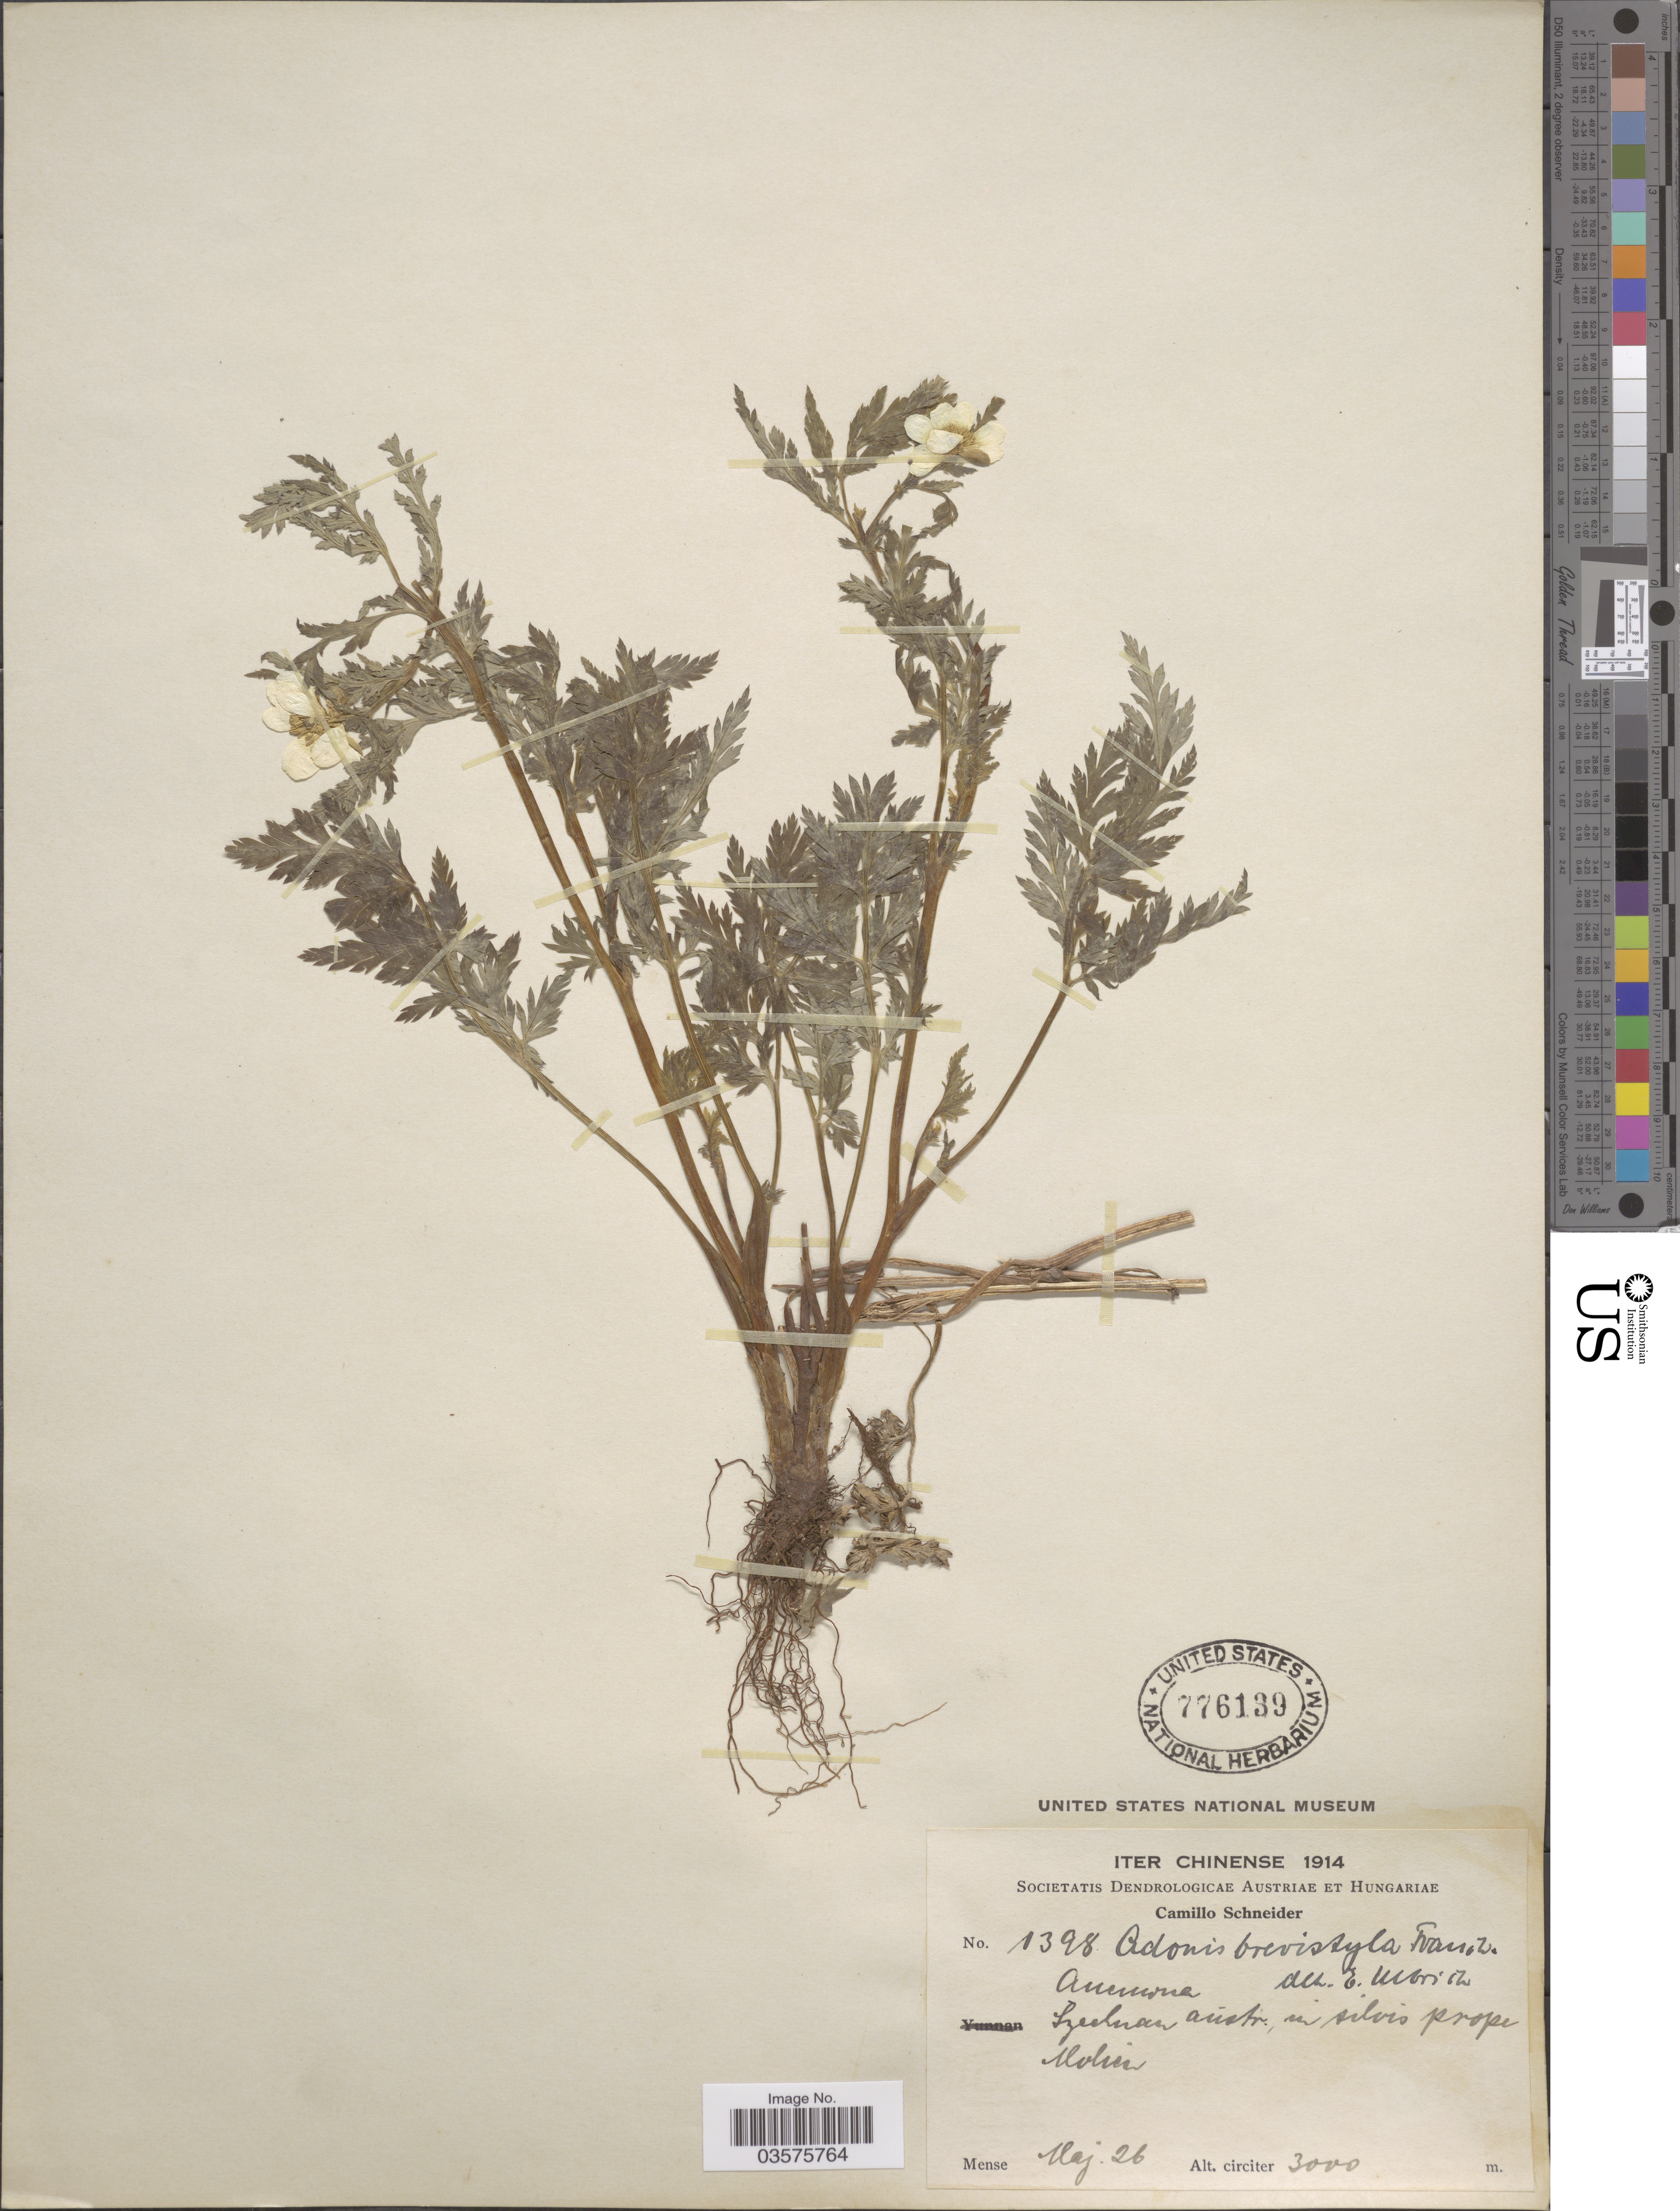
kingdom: Plantae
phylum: Tracheophyta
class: Magnoliopsida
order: Ranunculales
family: Ranunculaceae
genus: Adonis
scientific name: Adonis brevistyla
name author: Franch.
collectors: C. K. Schneider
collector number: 1398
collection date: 1914-05-26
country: China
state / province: Sichuan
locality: Iter Chinense. Szechuan austr., in silvis prope Molin [interpreted].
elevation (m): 3000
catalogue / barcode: US 776139